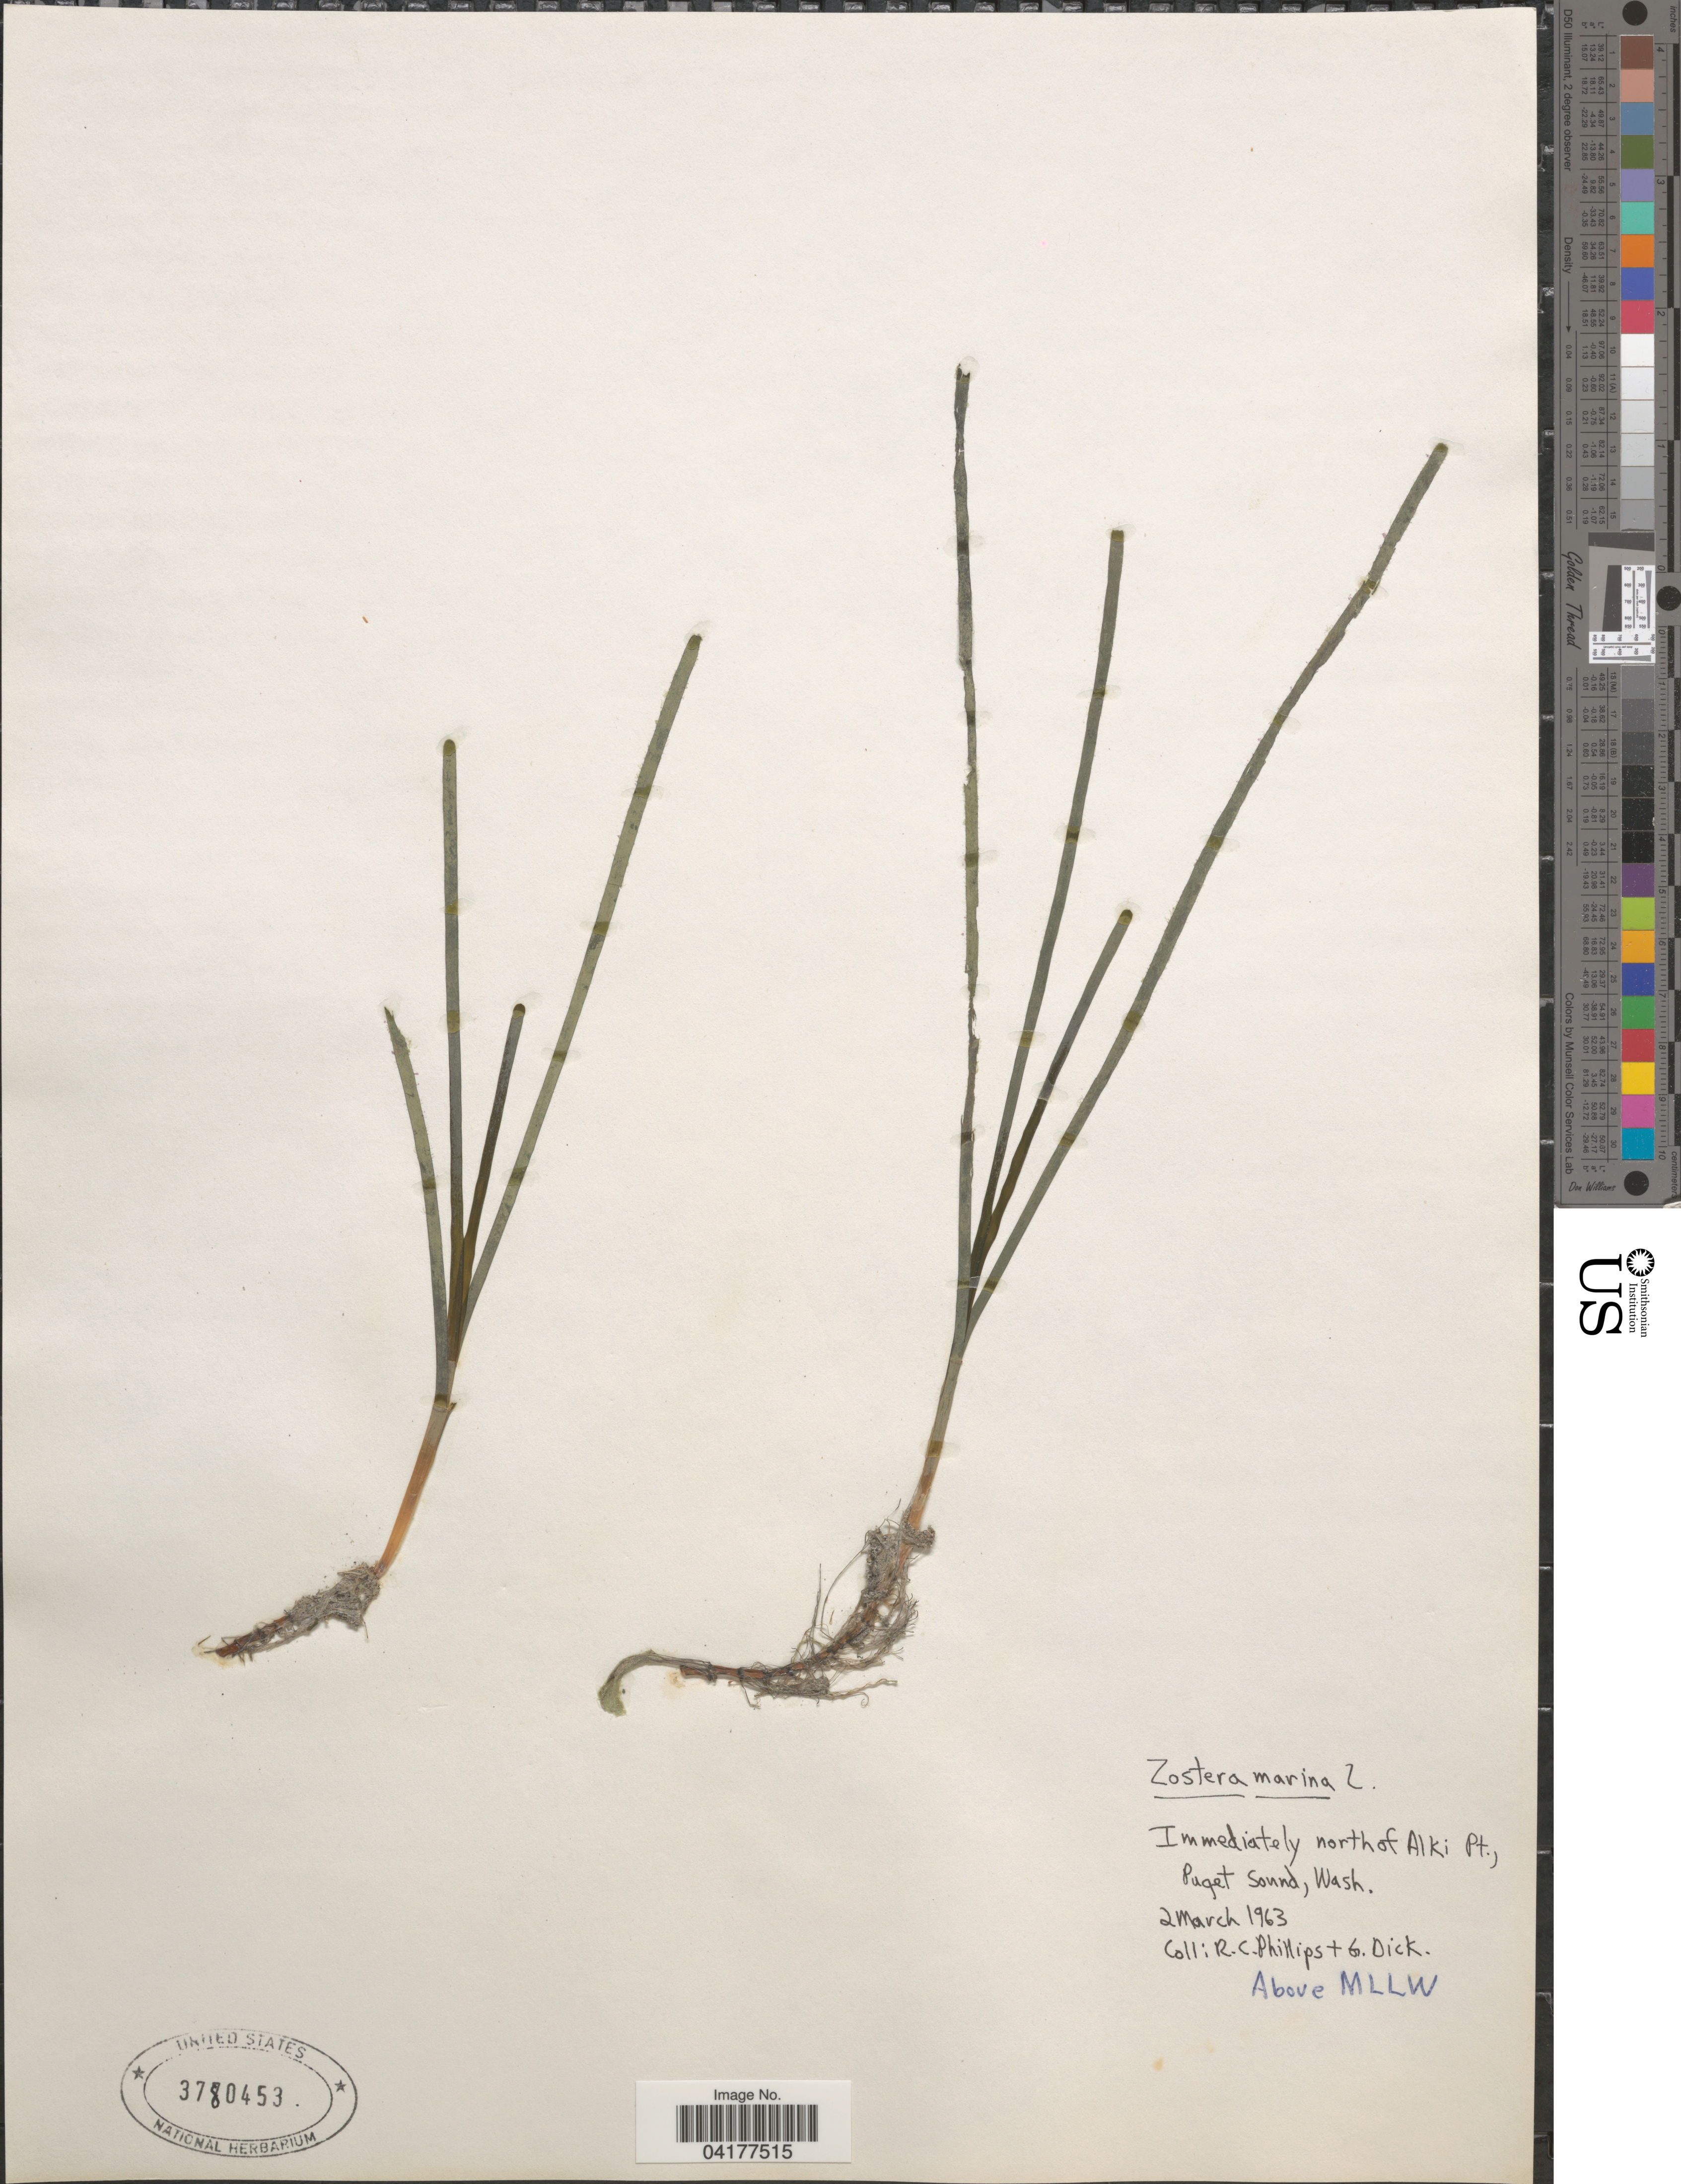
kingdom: Plantae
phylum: Tracheophyta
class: Liliopsida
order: Alismatales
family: Zosteraceae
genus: Zostera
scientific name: Zostera marina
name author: L.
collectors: R. C. Phillips & G. Dick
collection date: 1963-03-02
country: United States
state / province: Washington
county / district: King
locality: Immediately north of Alki Pt., Puget Sound. Above MLLW.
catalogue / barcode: US 3780453